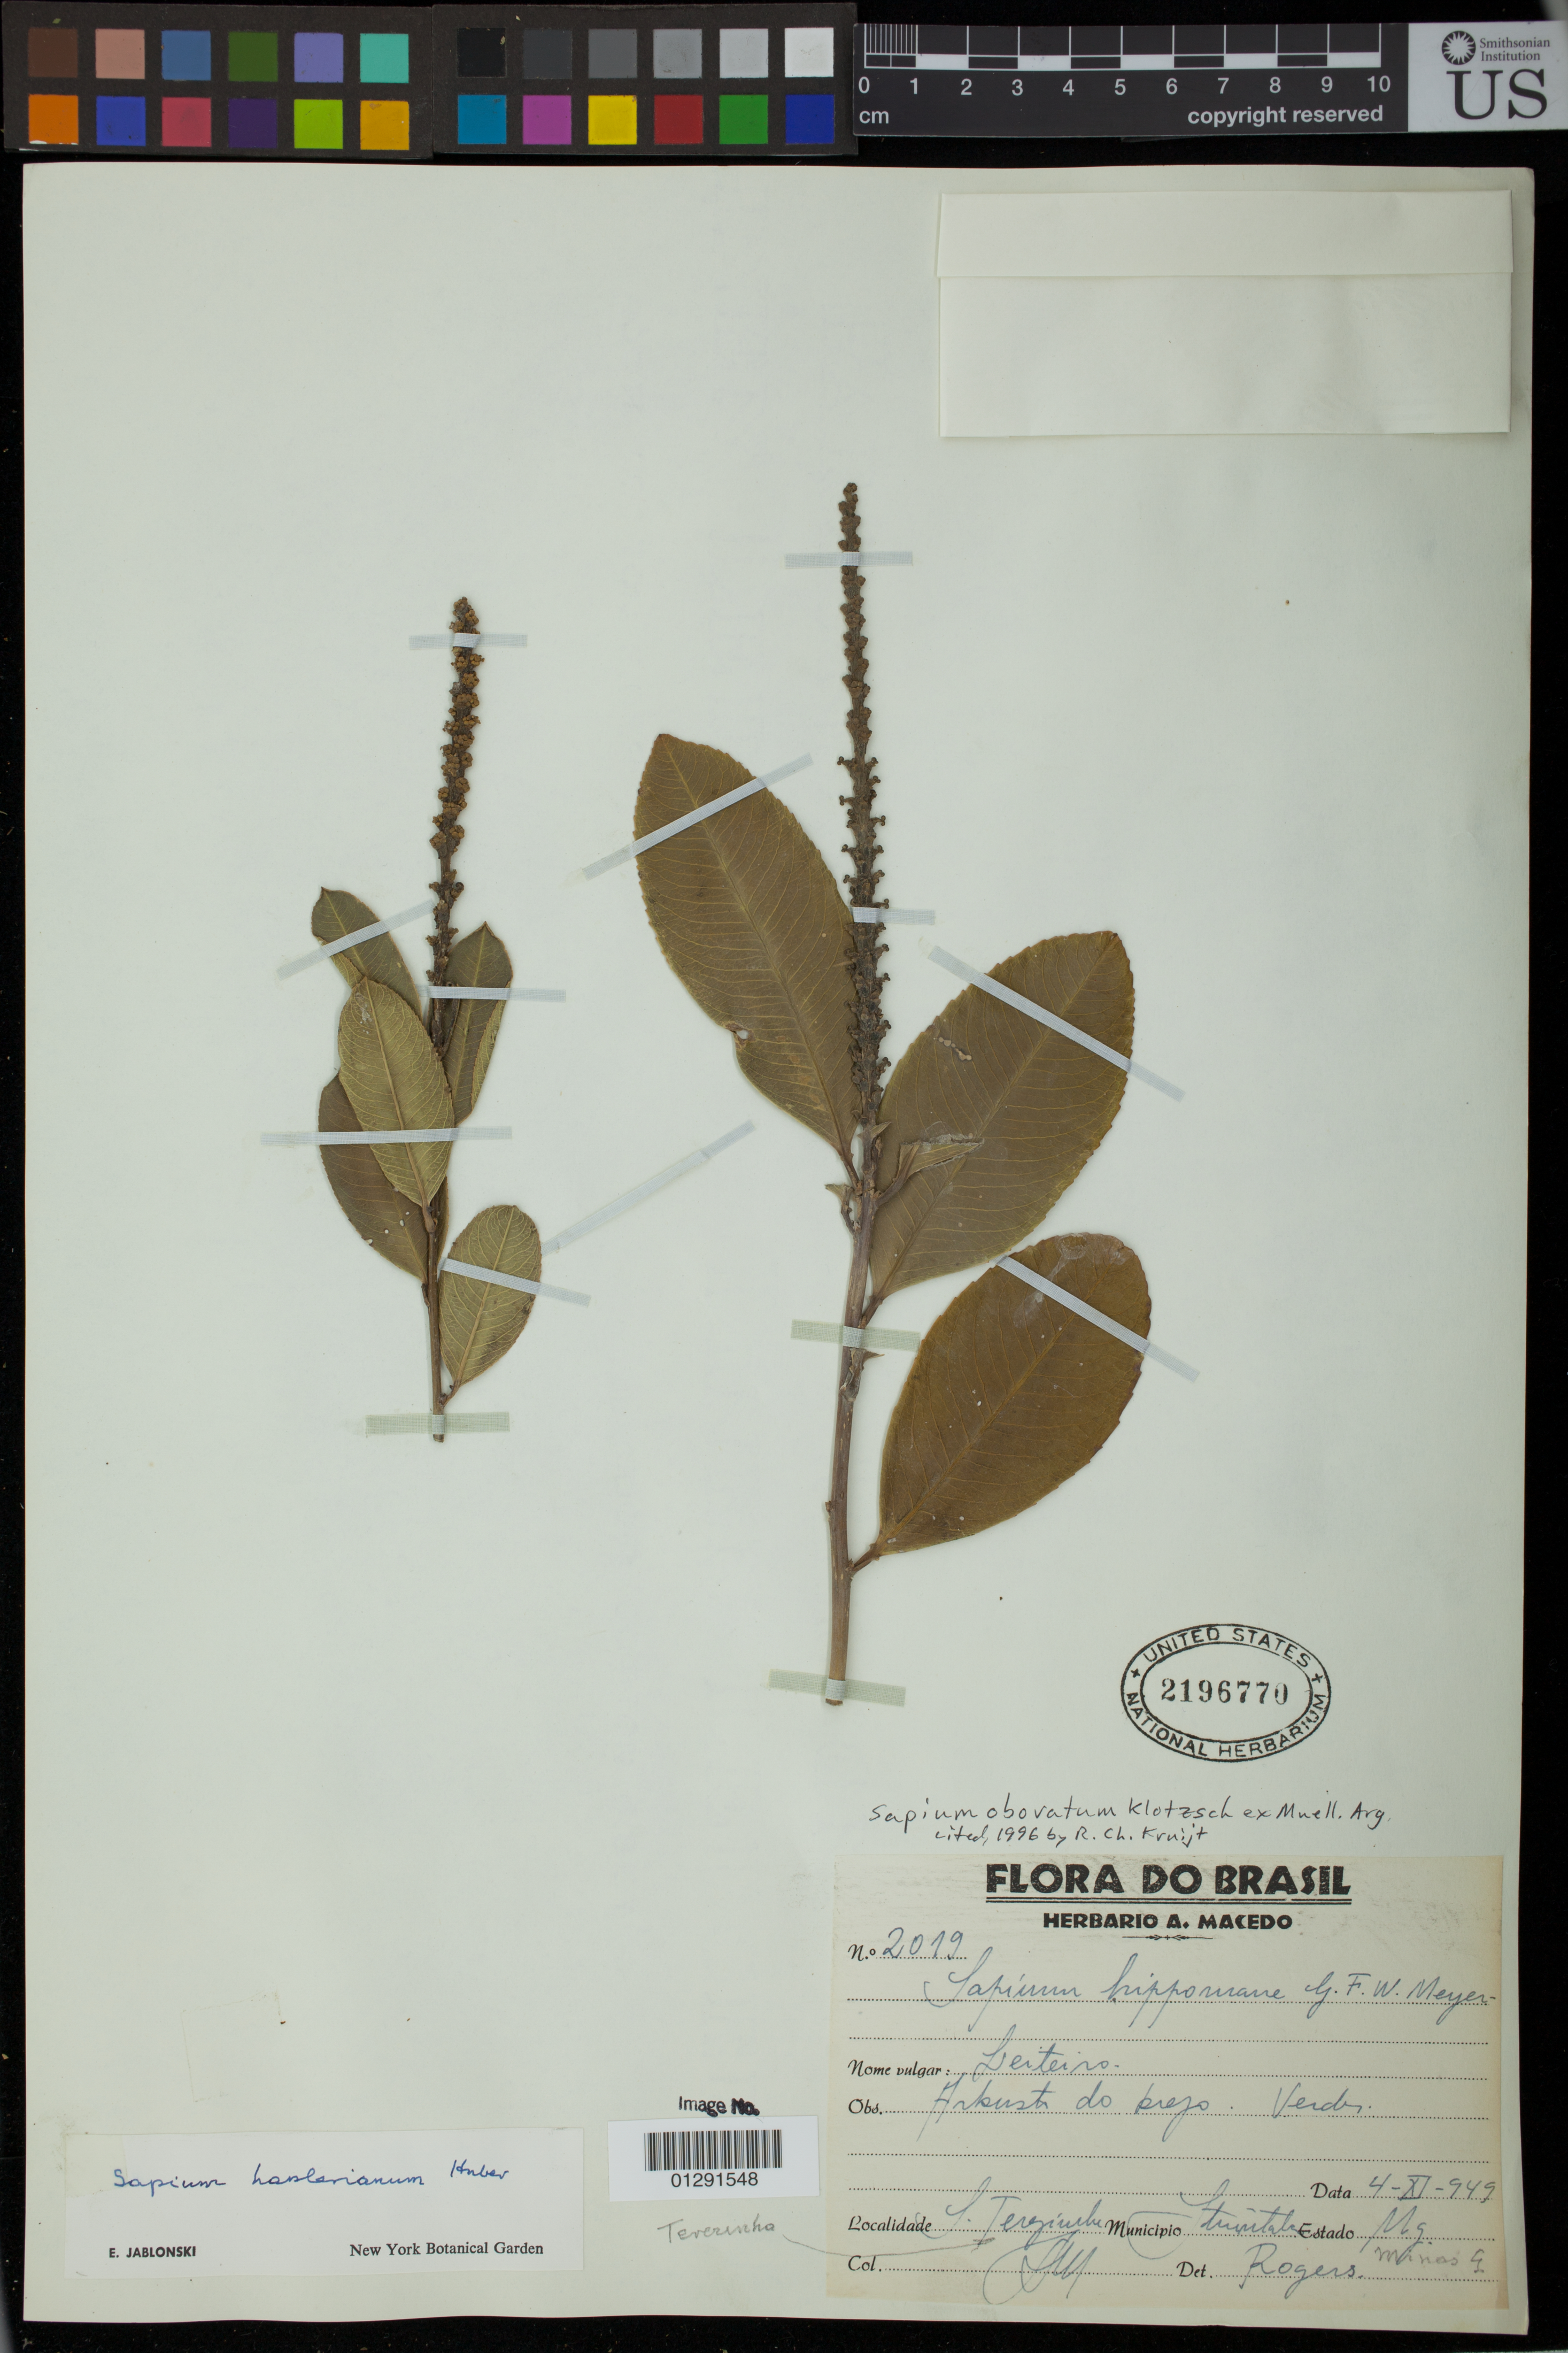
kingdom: Plantae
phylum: Tracheophyta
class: Magnoliopsida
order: Malpighiales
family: Euphorbiaceae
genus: Sapium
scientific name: Sapium obovatum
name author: Klotzsch ex Müll. Arg.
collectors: A. Macedo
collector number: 2019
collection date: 1949-11-04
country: Brazil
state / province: Minas Gerais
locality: Ituiutaba; Fazenda Santa Terezinha.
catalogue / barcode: US 2196770